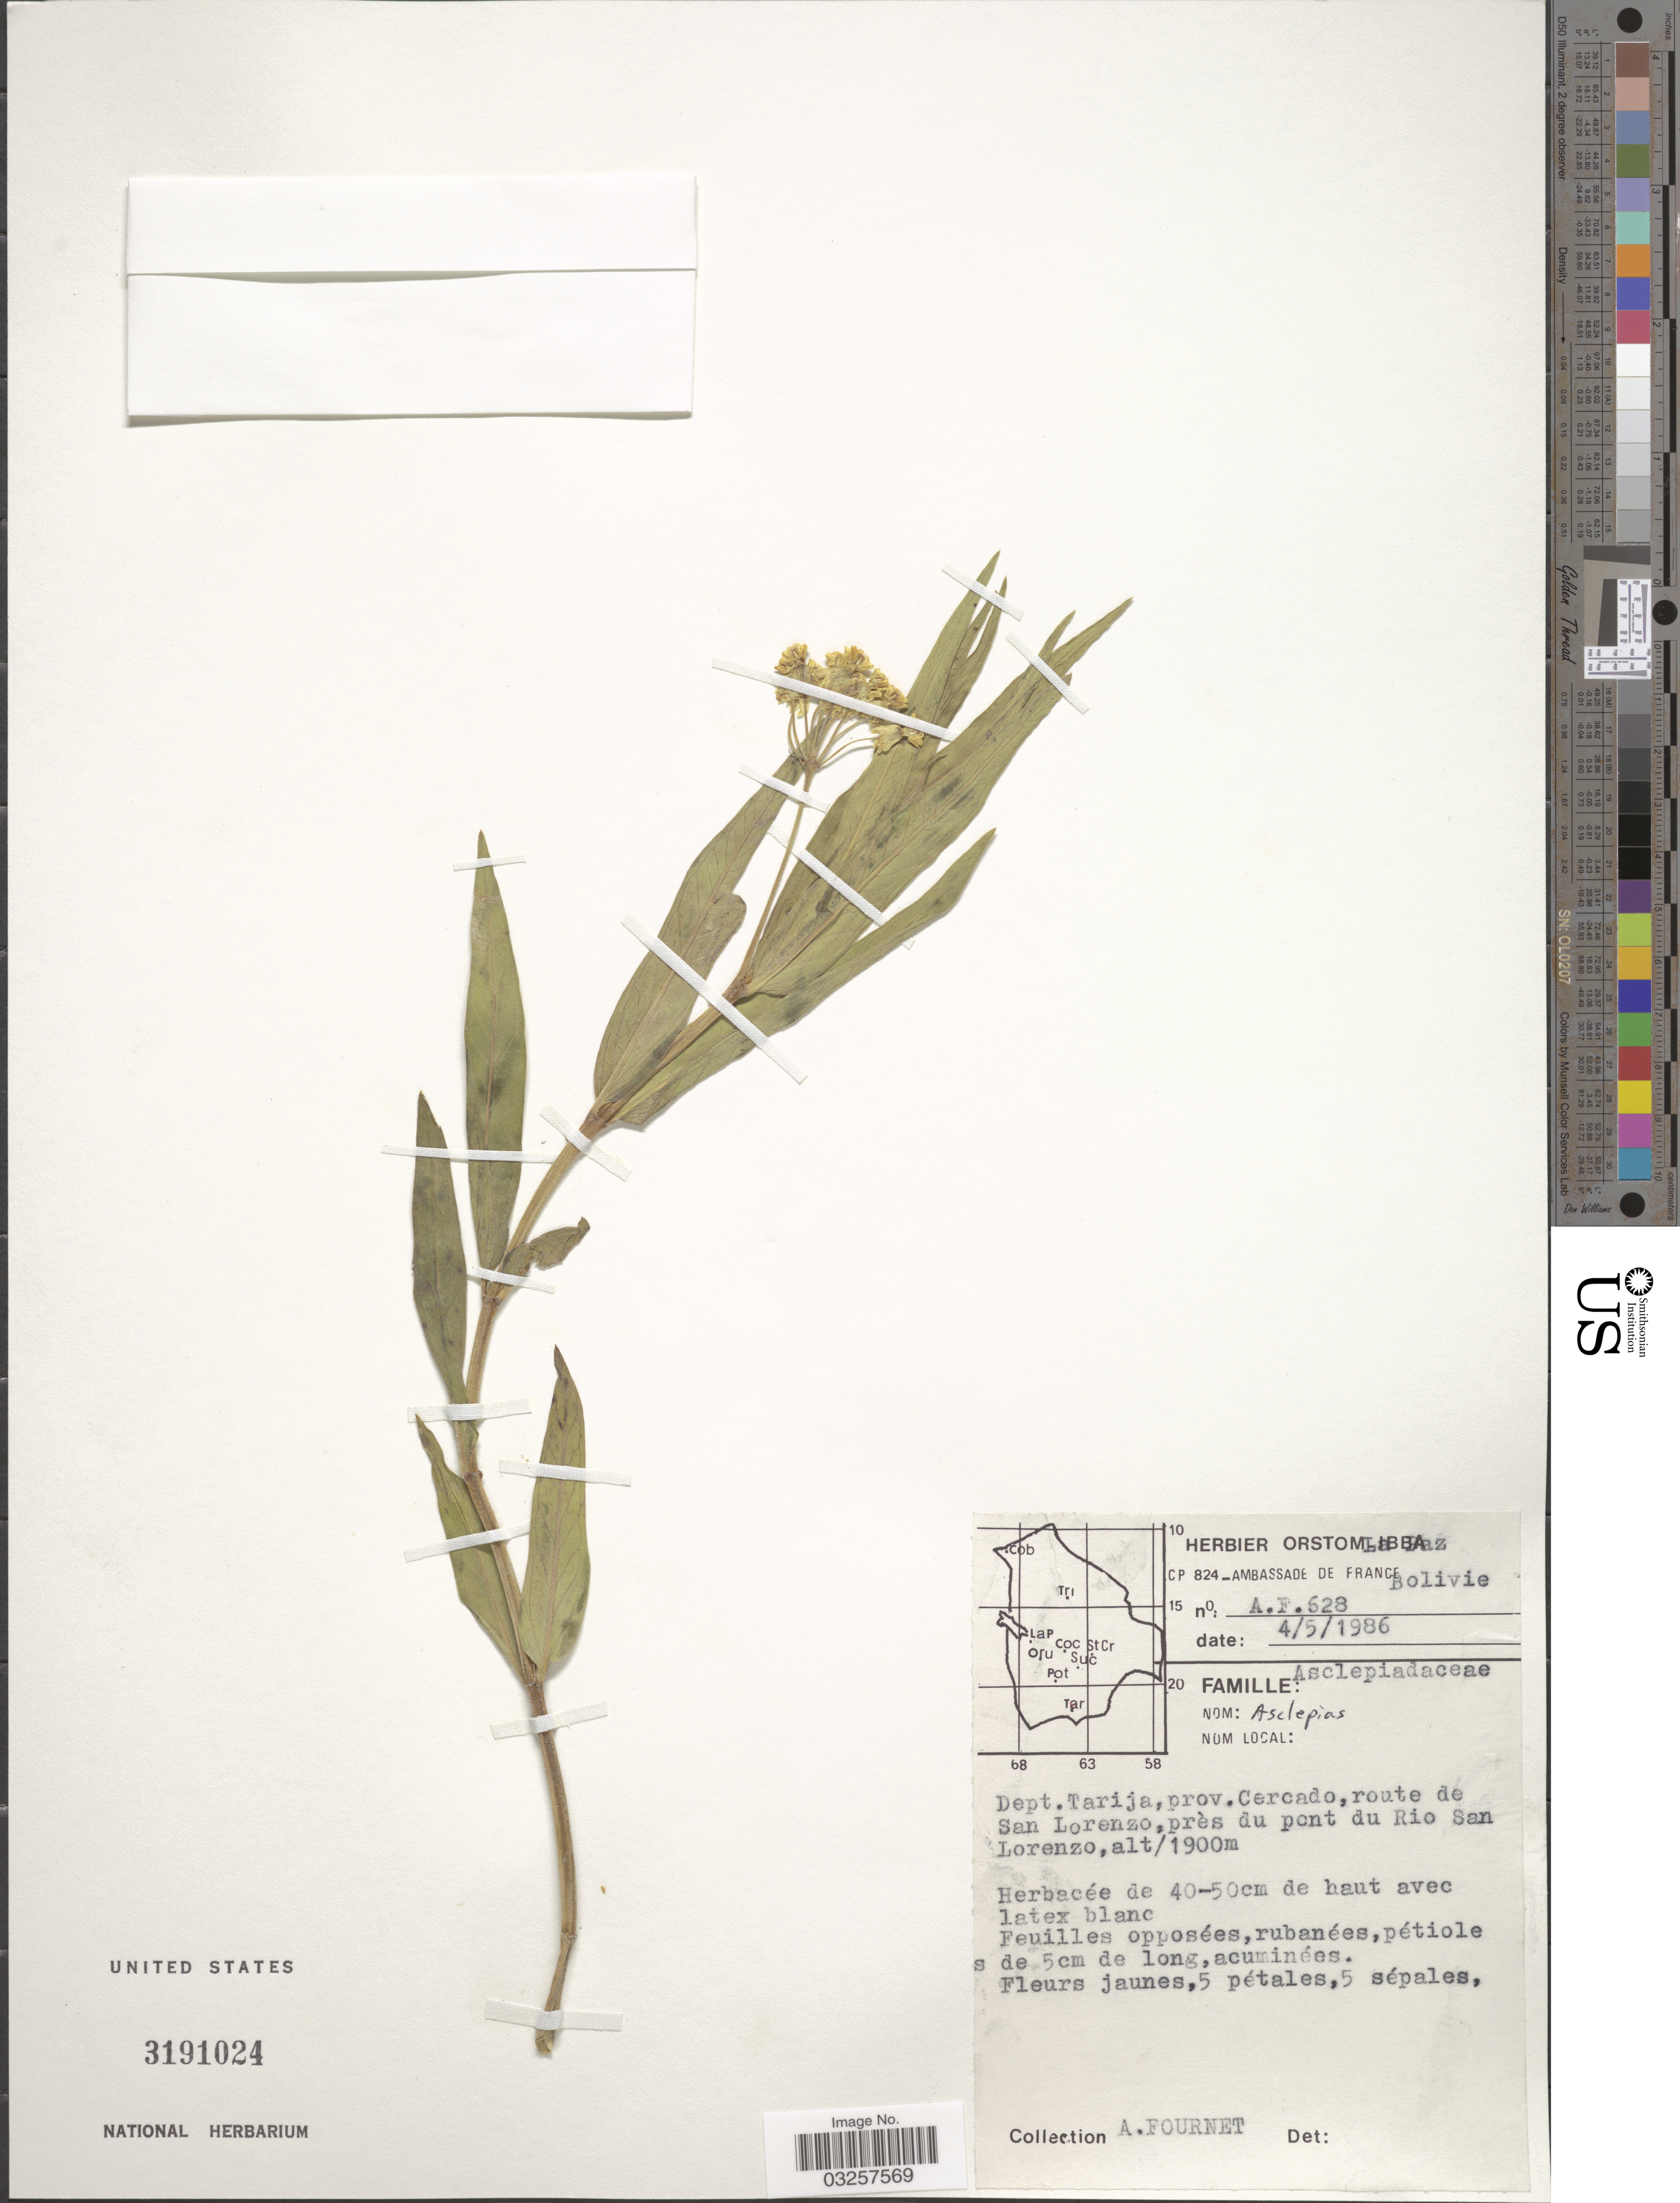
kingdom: Plantae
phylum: Tracheophyta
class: Magnoliopsida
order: Gentianales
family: Apocynaceae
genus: Asclepias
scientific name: Asclepias sp.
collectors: A. Fournet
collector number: AF628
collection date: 1986-05-04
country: Bolivia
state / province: Tarija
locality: Dept. Tarija, prov. Cercado, route de San Lorenzo, près du pont du Rio San Lorenzo.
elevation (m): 1900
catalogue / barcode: US 3191024